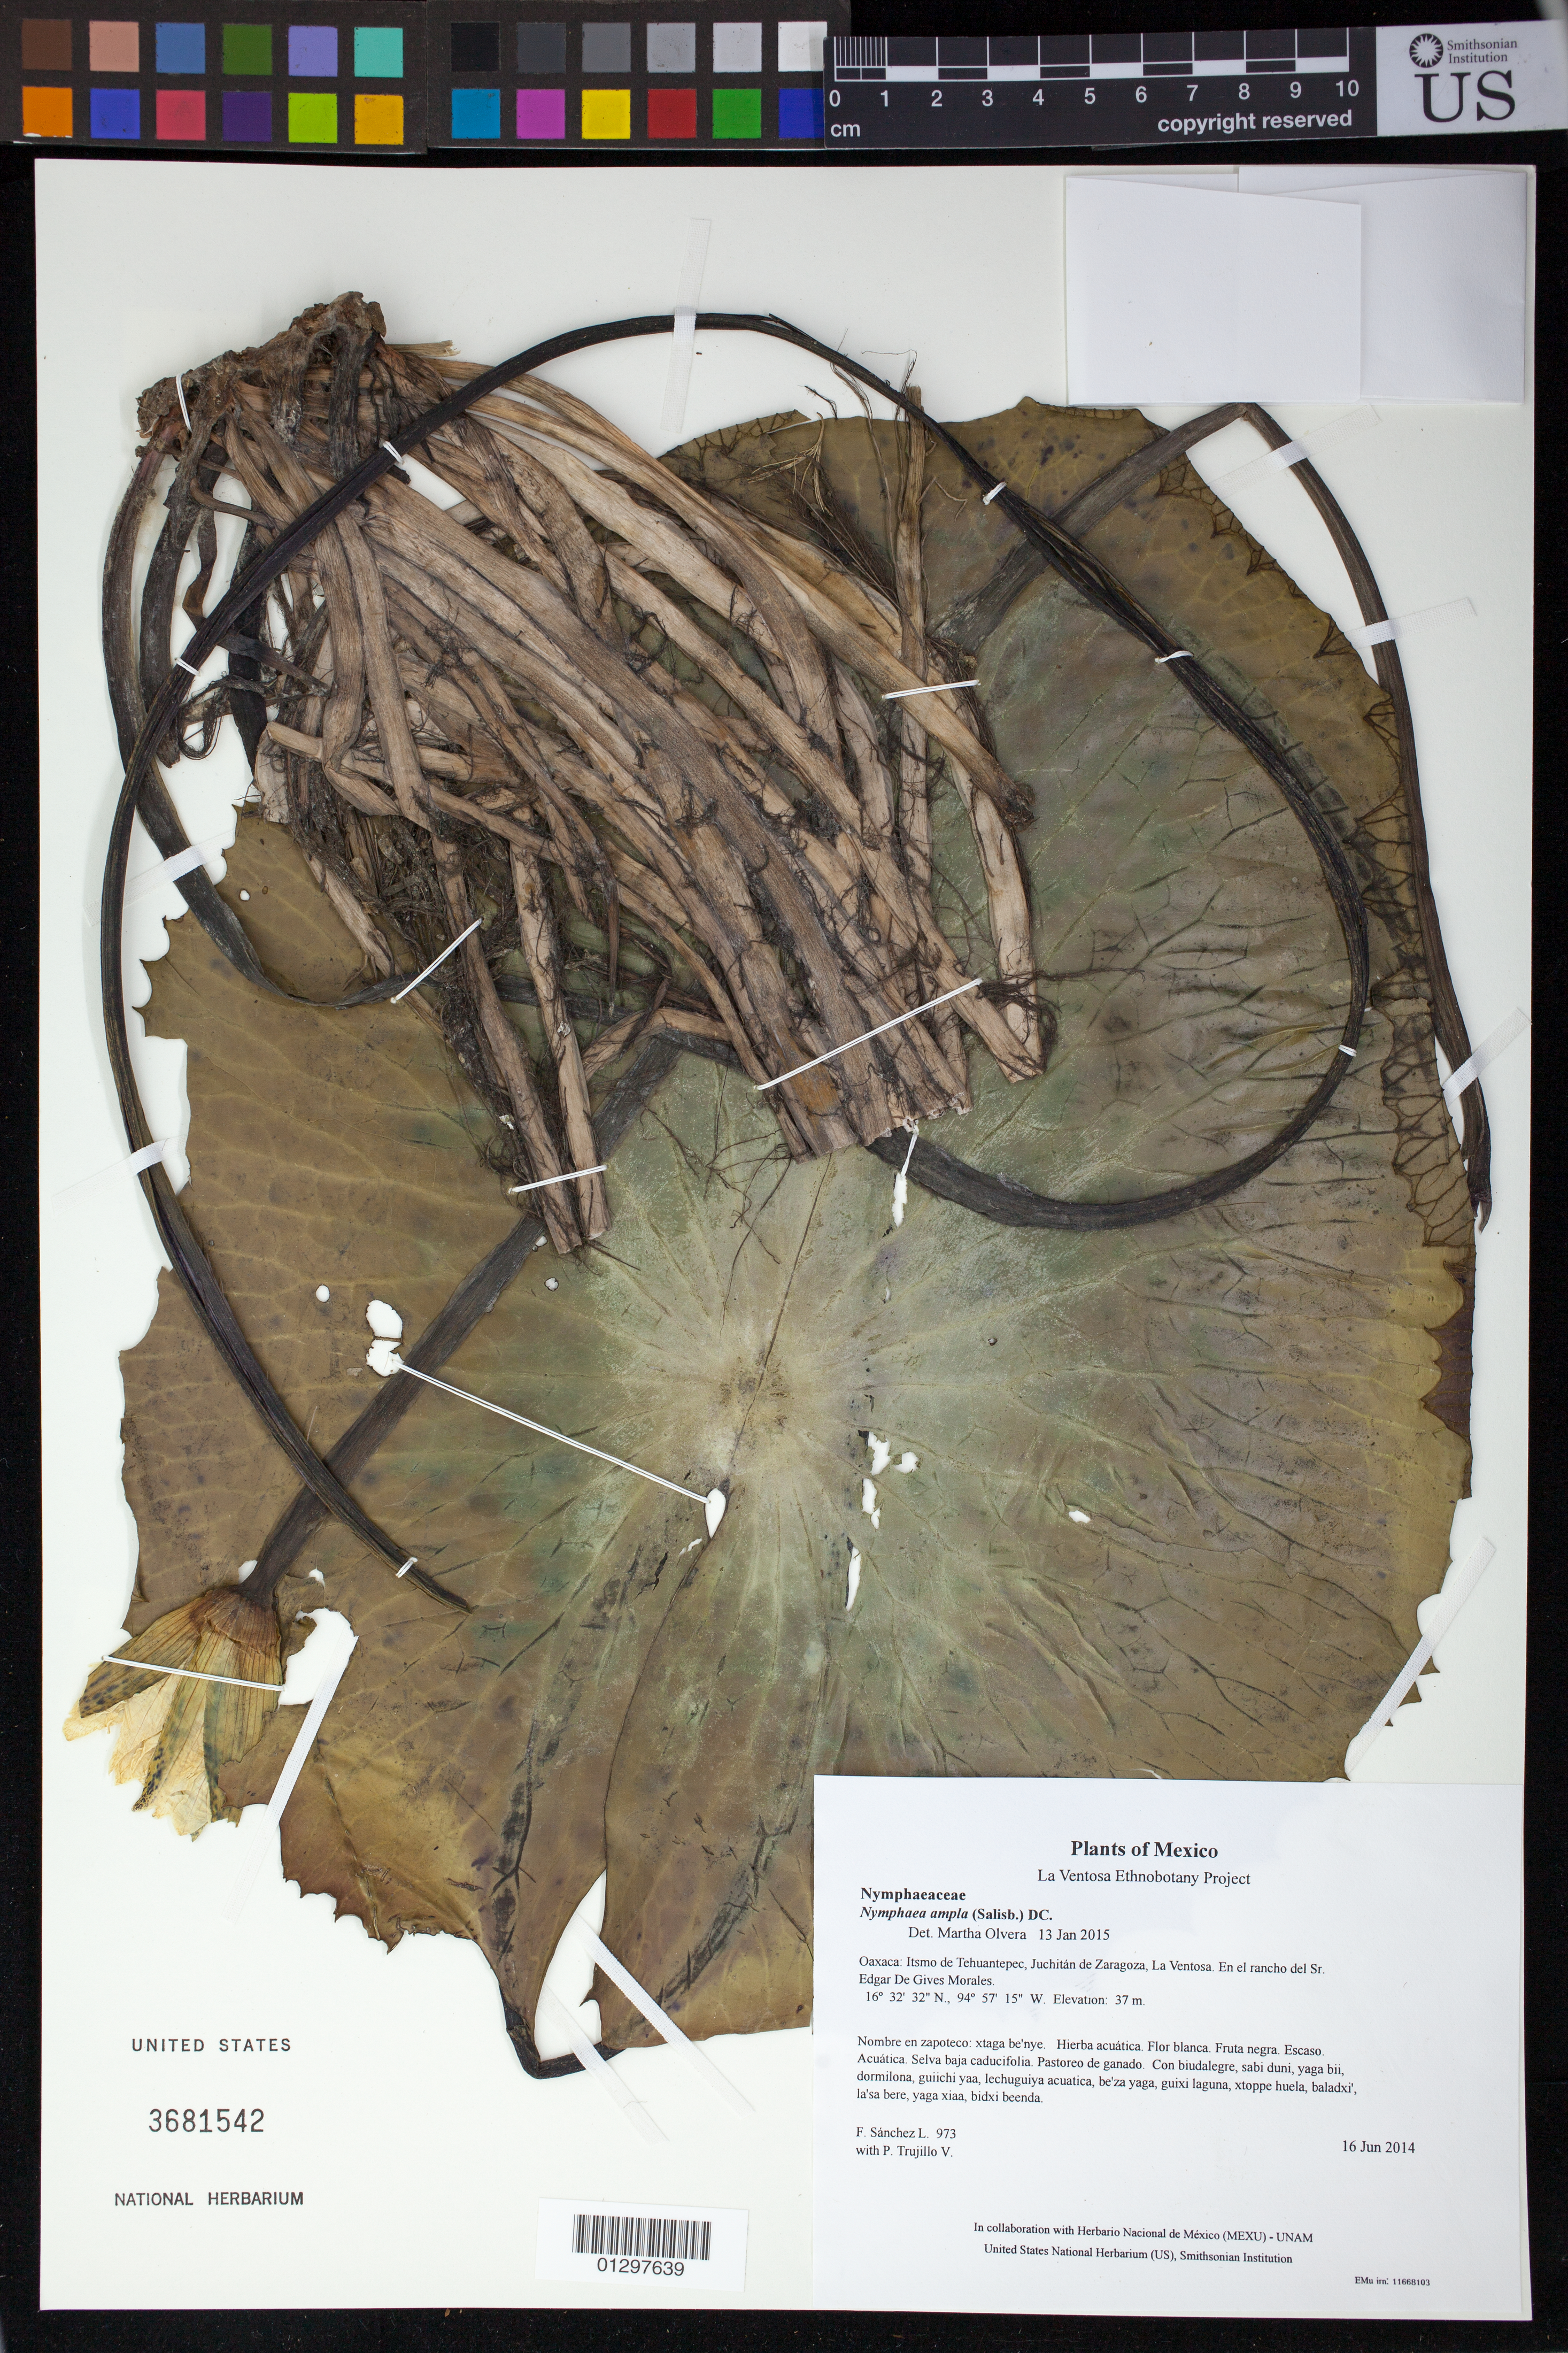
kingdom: Plantae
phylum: Tracheophyta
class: Magnoliopsida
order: Nymphaeales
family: Nymphaeaceae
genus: Nymphaea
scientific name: Nymphaea ampla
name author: (Salisb.) DC.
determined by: Olvera, Martha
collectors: F. Sánchez L. & P. Trujillo V.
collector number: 973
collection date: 2014-06-16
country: Mexico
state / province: Oaxaca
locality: Itsmo de Tehuantepec, Juchitán de Zaragoza, La Ventosa. En el rancho del Sr. Edgar De Gives Morales.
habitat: Selva baja caducifolia. Pastoreo de ganado.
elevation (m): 37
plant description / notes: MEXU, SERO, US; Guixi nisa. Guie' naquichi'. Cuaananaxhi nayaase. Huaxie'.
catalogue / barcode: US 3681542